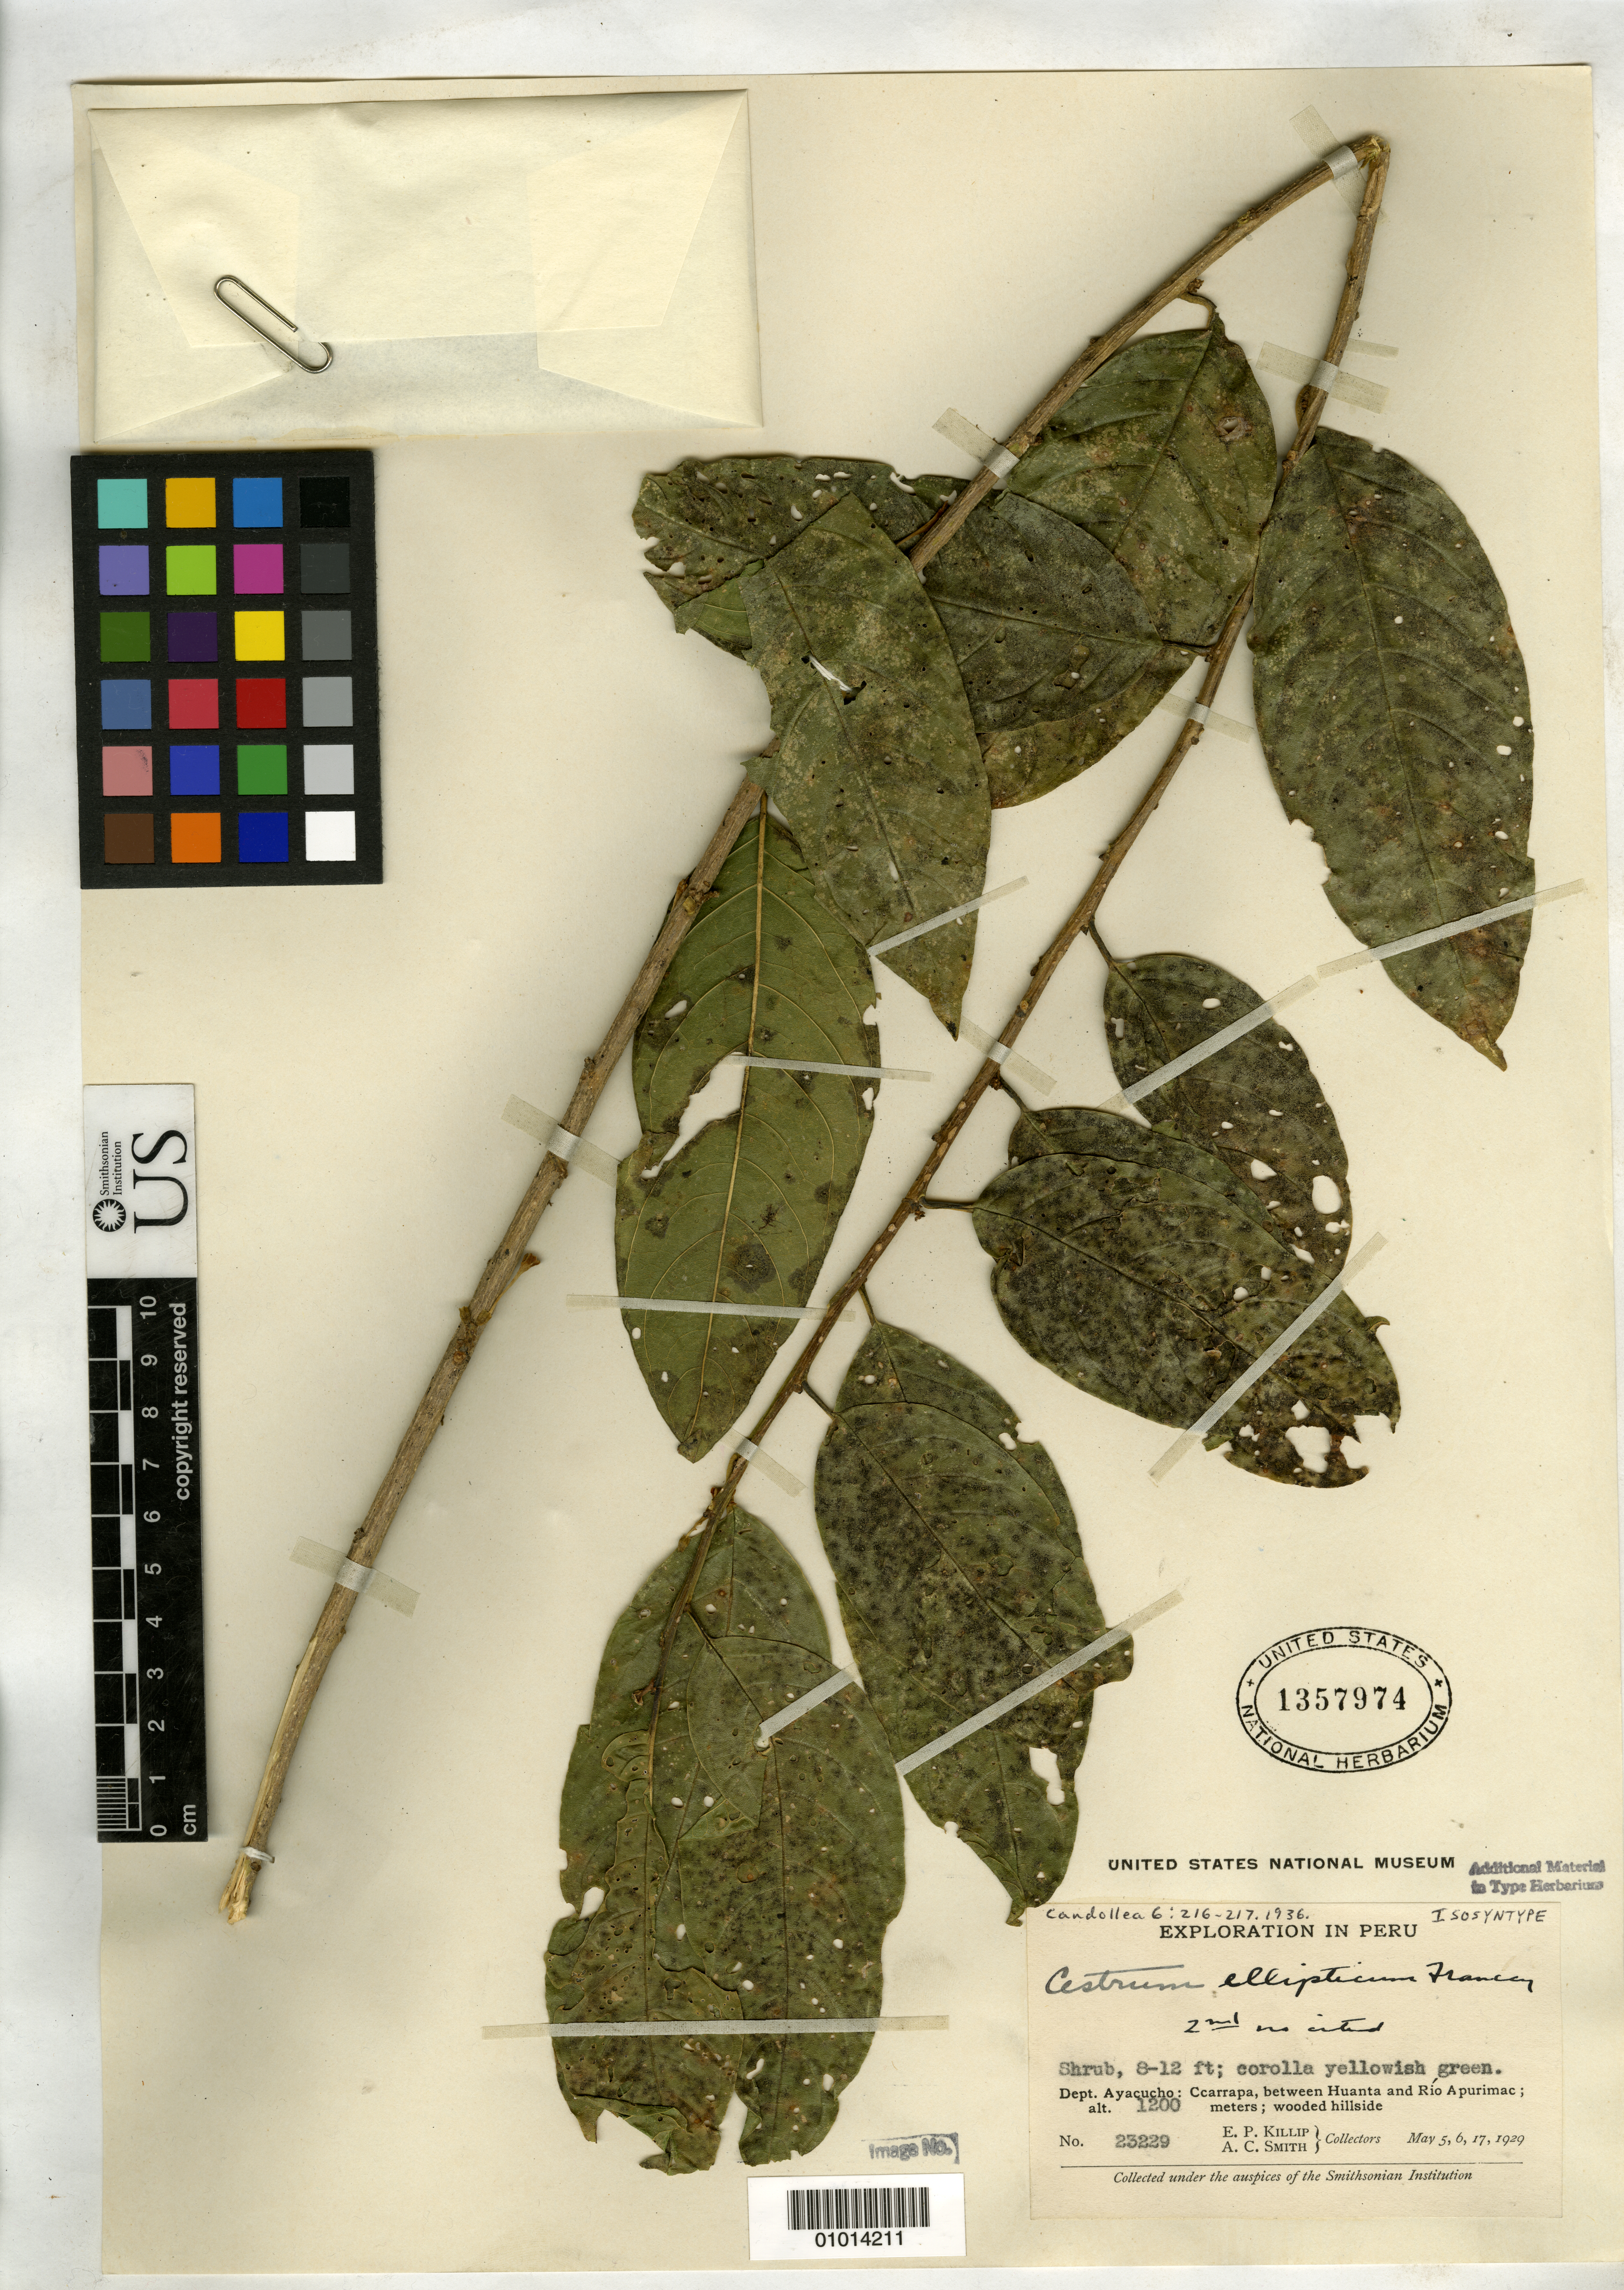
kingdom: Plantae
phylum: Tracheophyta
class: Magnoliopsida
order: Solanales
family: Solanaceae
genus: Cestrum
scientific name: Cestrum ellipticum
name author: Francey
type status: Isosyntype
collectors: E. P. Killip & A. C. Smith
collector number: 23229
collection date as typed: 05 May 1929 and 17 May 1929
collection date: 1929-05-05,1929-05-17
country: Peru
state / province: Ayacucho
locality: Ccarrapa, between Huanta and Rio Apurimac.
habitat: Wooded hillside.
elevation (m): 1200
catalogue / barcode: US 1357974